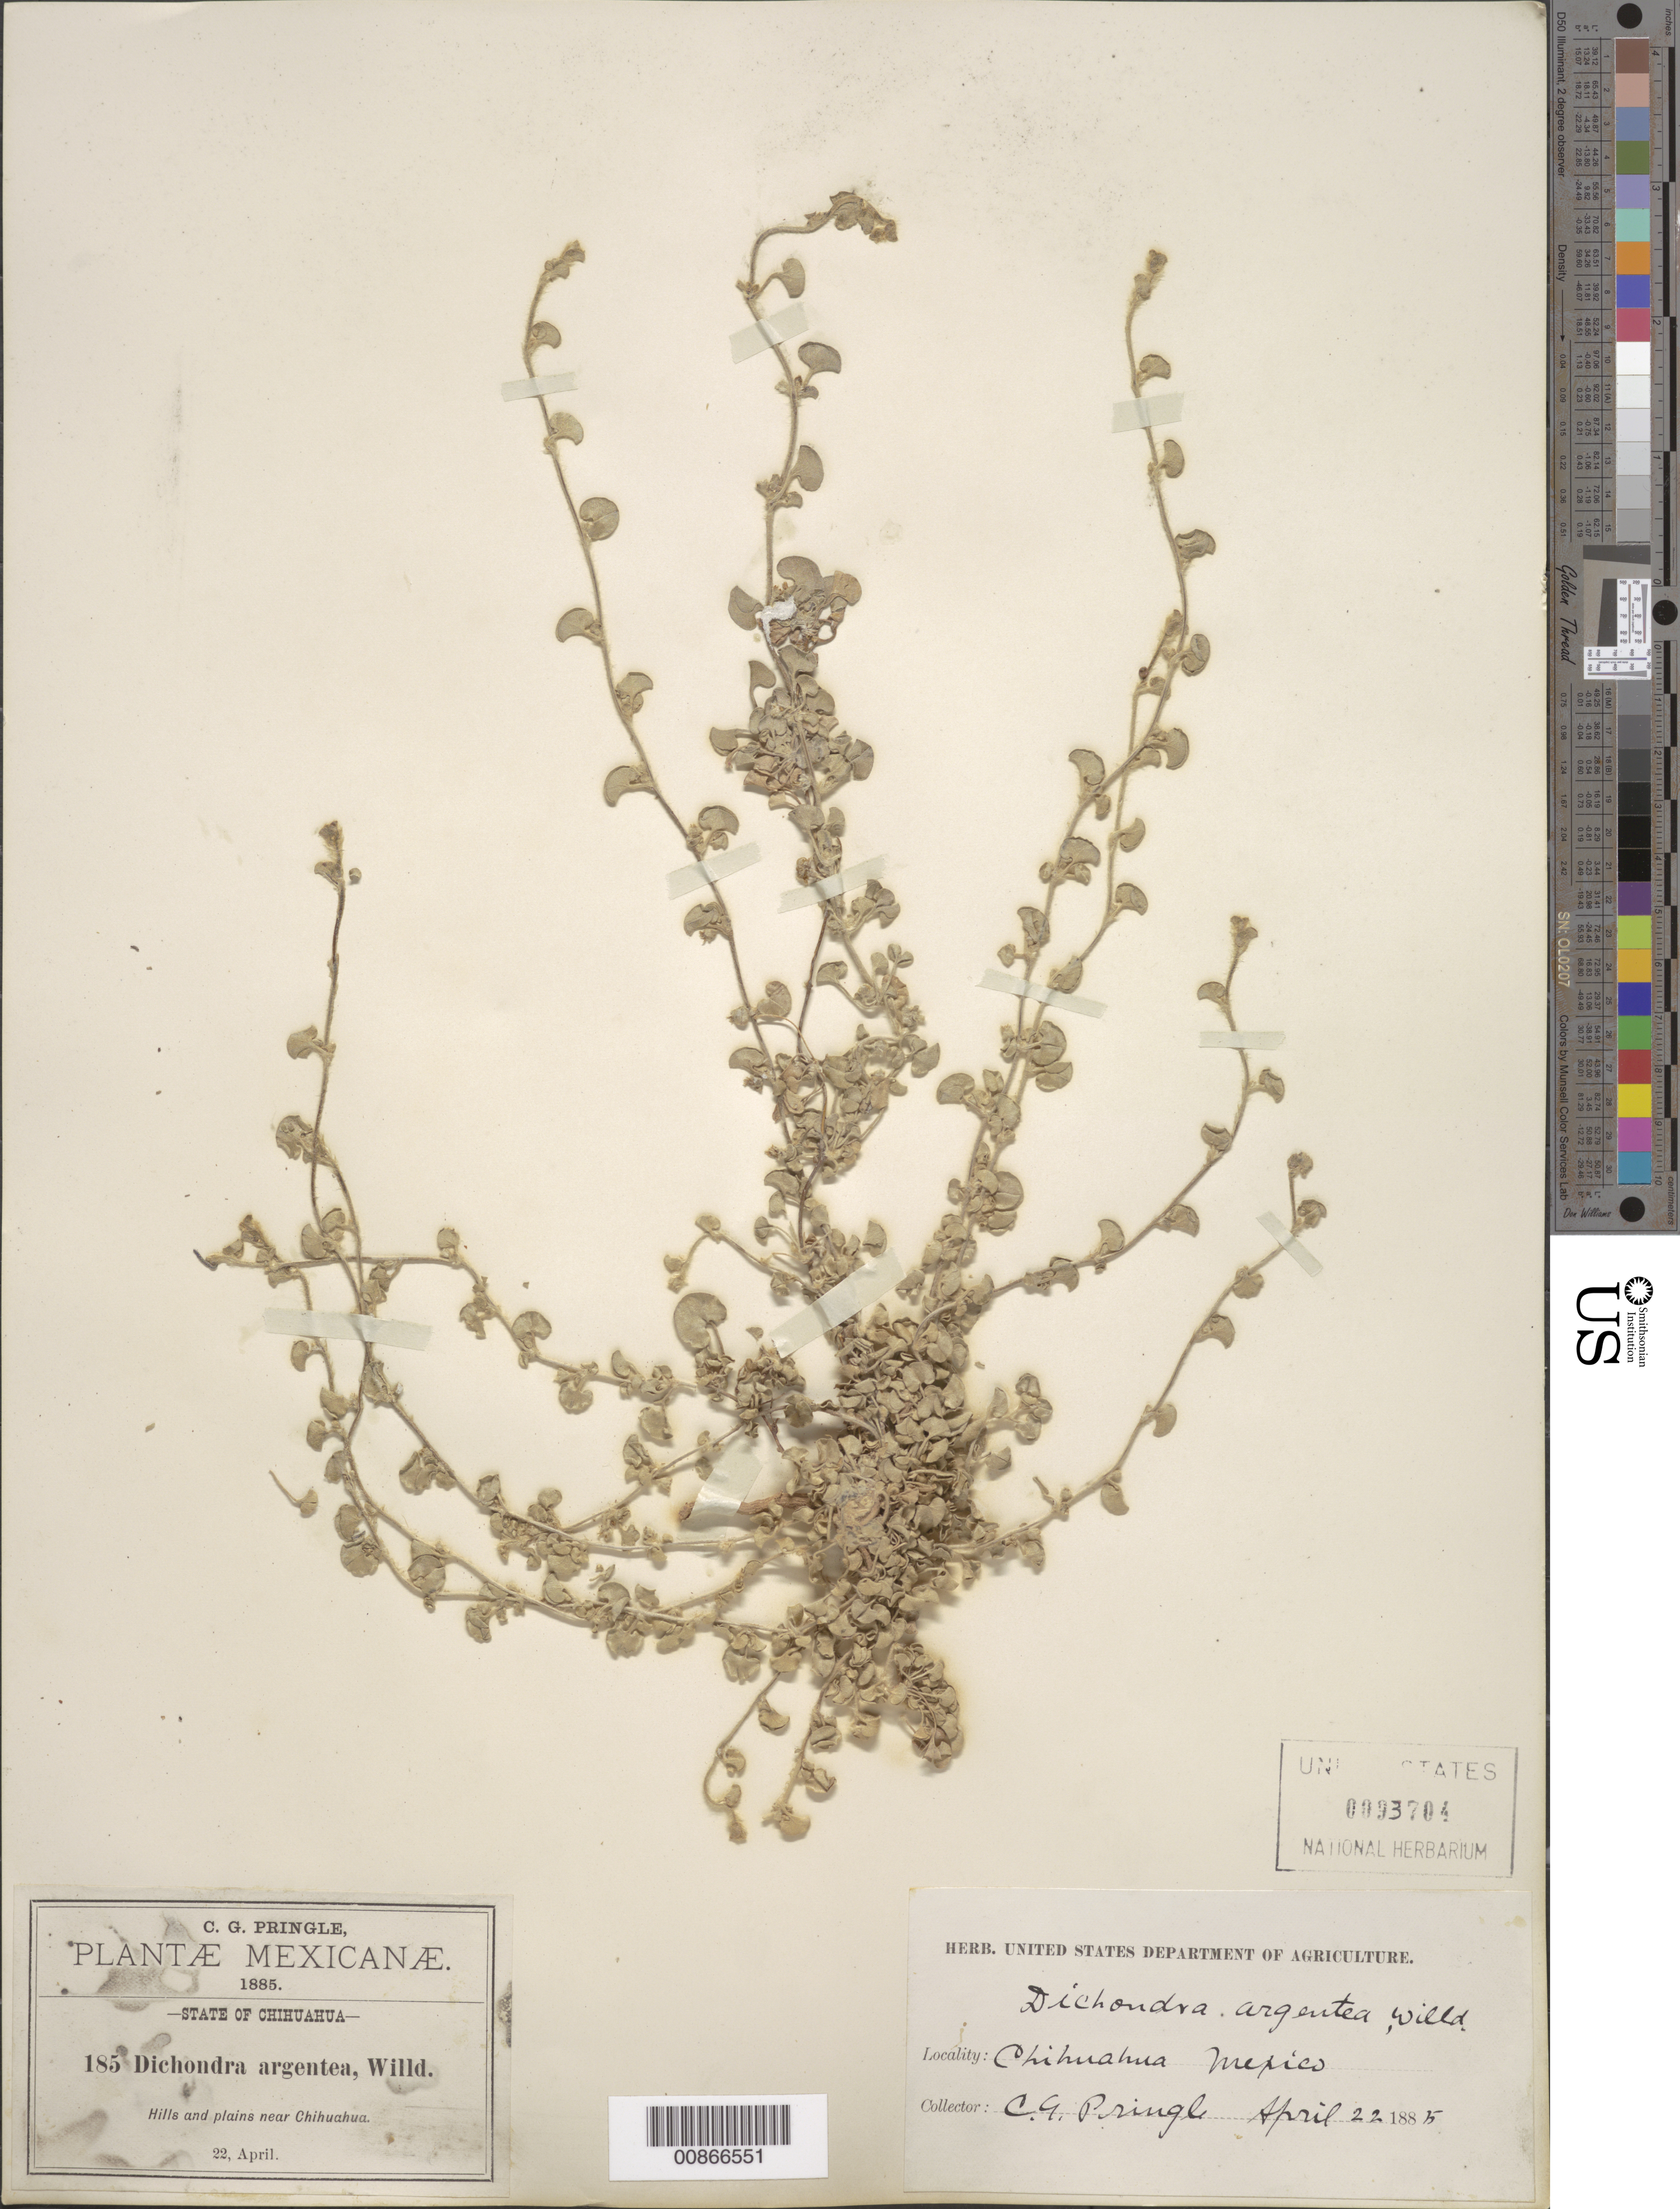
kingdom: Plantae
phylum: Tracheophyta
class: Magnoliopsida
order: Solanales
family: Convolvulaceae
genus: Dichondra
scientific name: Dichondra argentea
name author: Humb. & Bonpl. ex Willd.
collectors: C. G. Pringle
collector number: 185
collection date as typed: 22 Apr 1885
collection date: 1885-04-22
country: Mexico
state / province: Chihuahua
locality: Near Chihuahua.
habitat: Hills and plains.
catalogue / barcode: US 93704